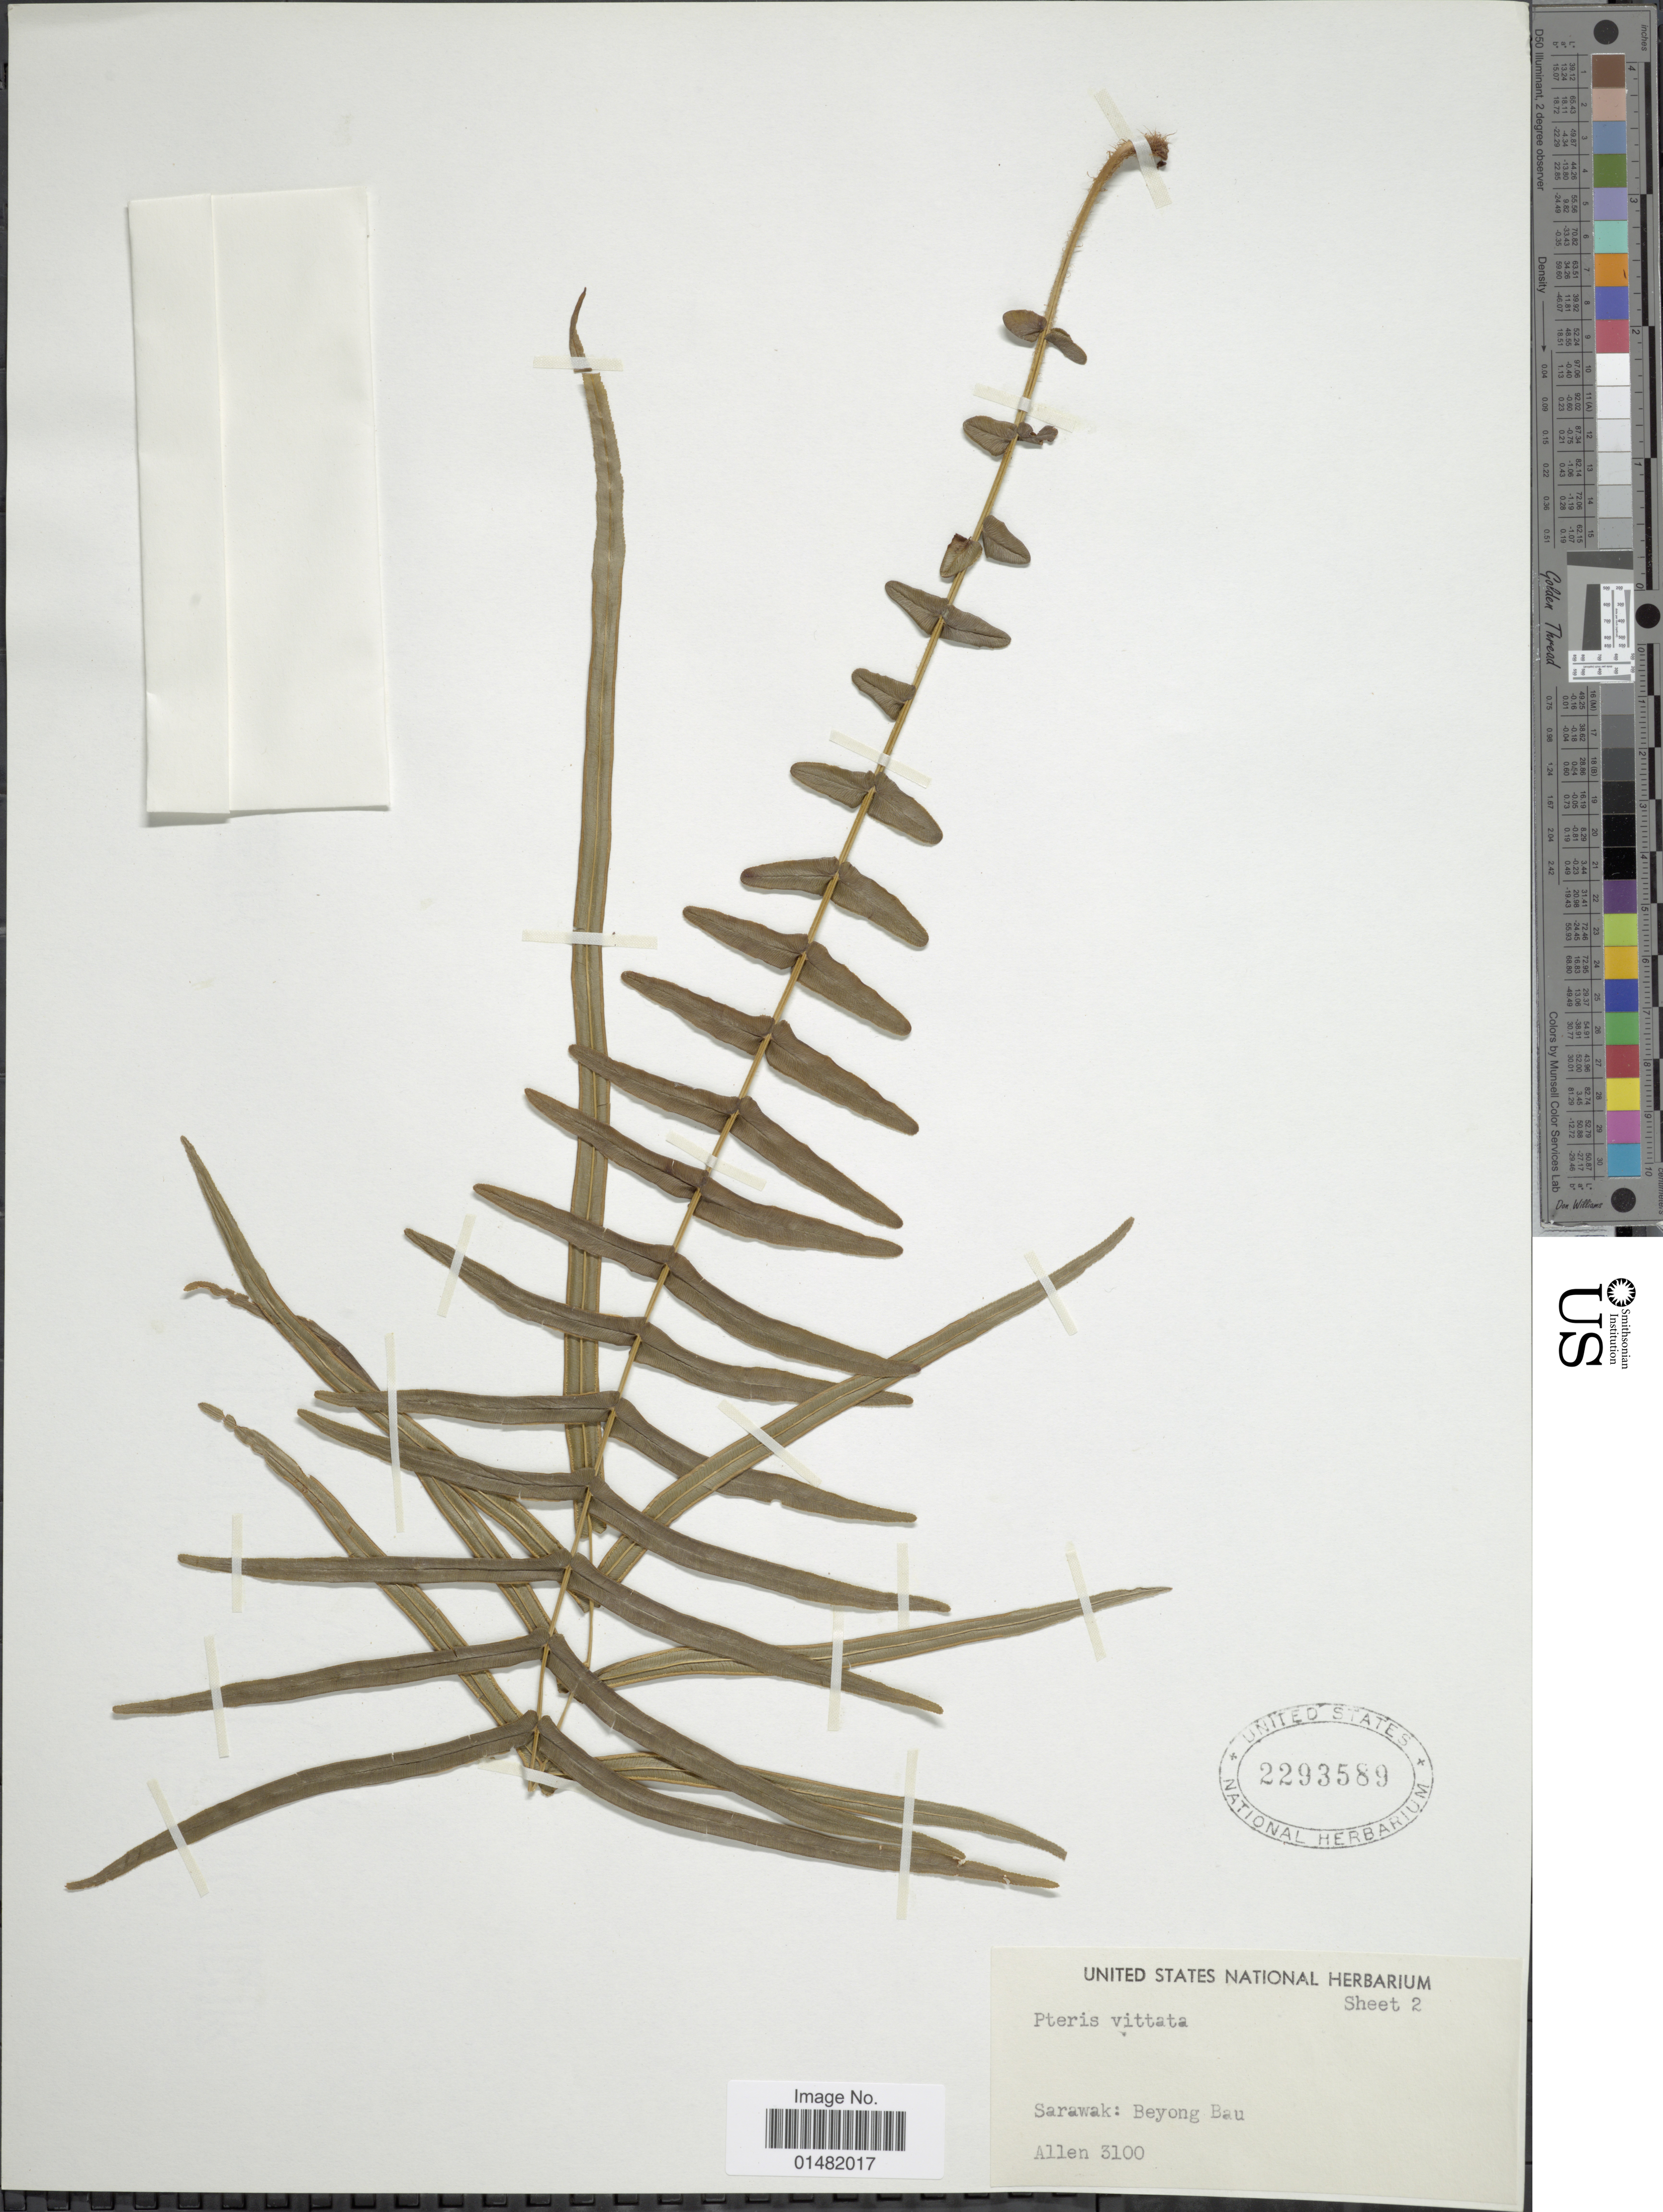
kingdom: Plantae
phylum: Tracheophyta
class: Polypodiopsida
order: Polypodiales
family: Pteridaceae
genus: Pteris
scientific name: Pteris vittata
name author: L.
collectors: -- Allen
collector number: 3100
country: Malaysia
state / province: Sarawak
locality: Beyong Bau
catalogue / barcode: US 2293589